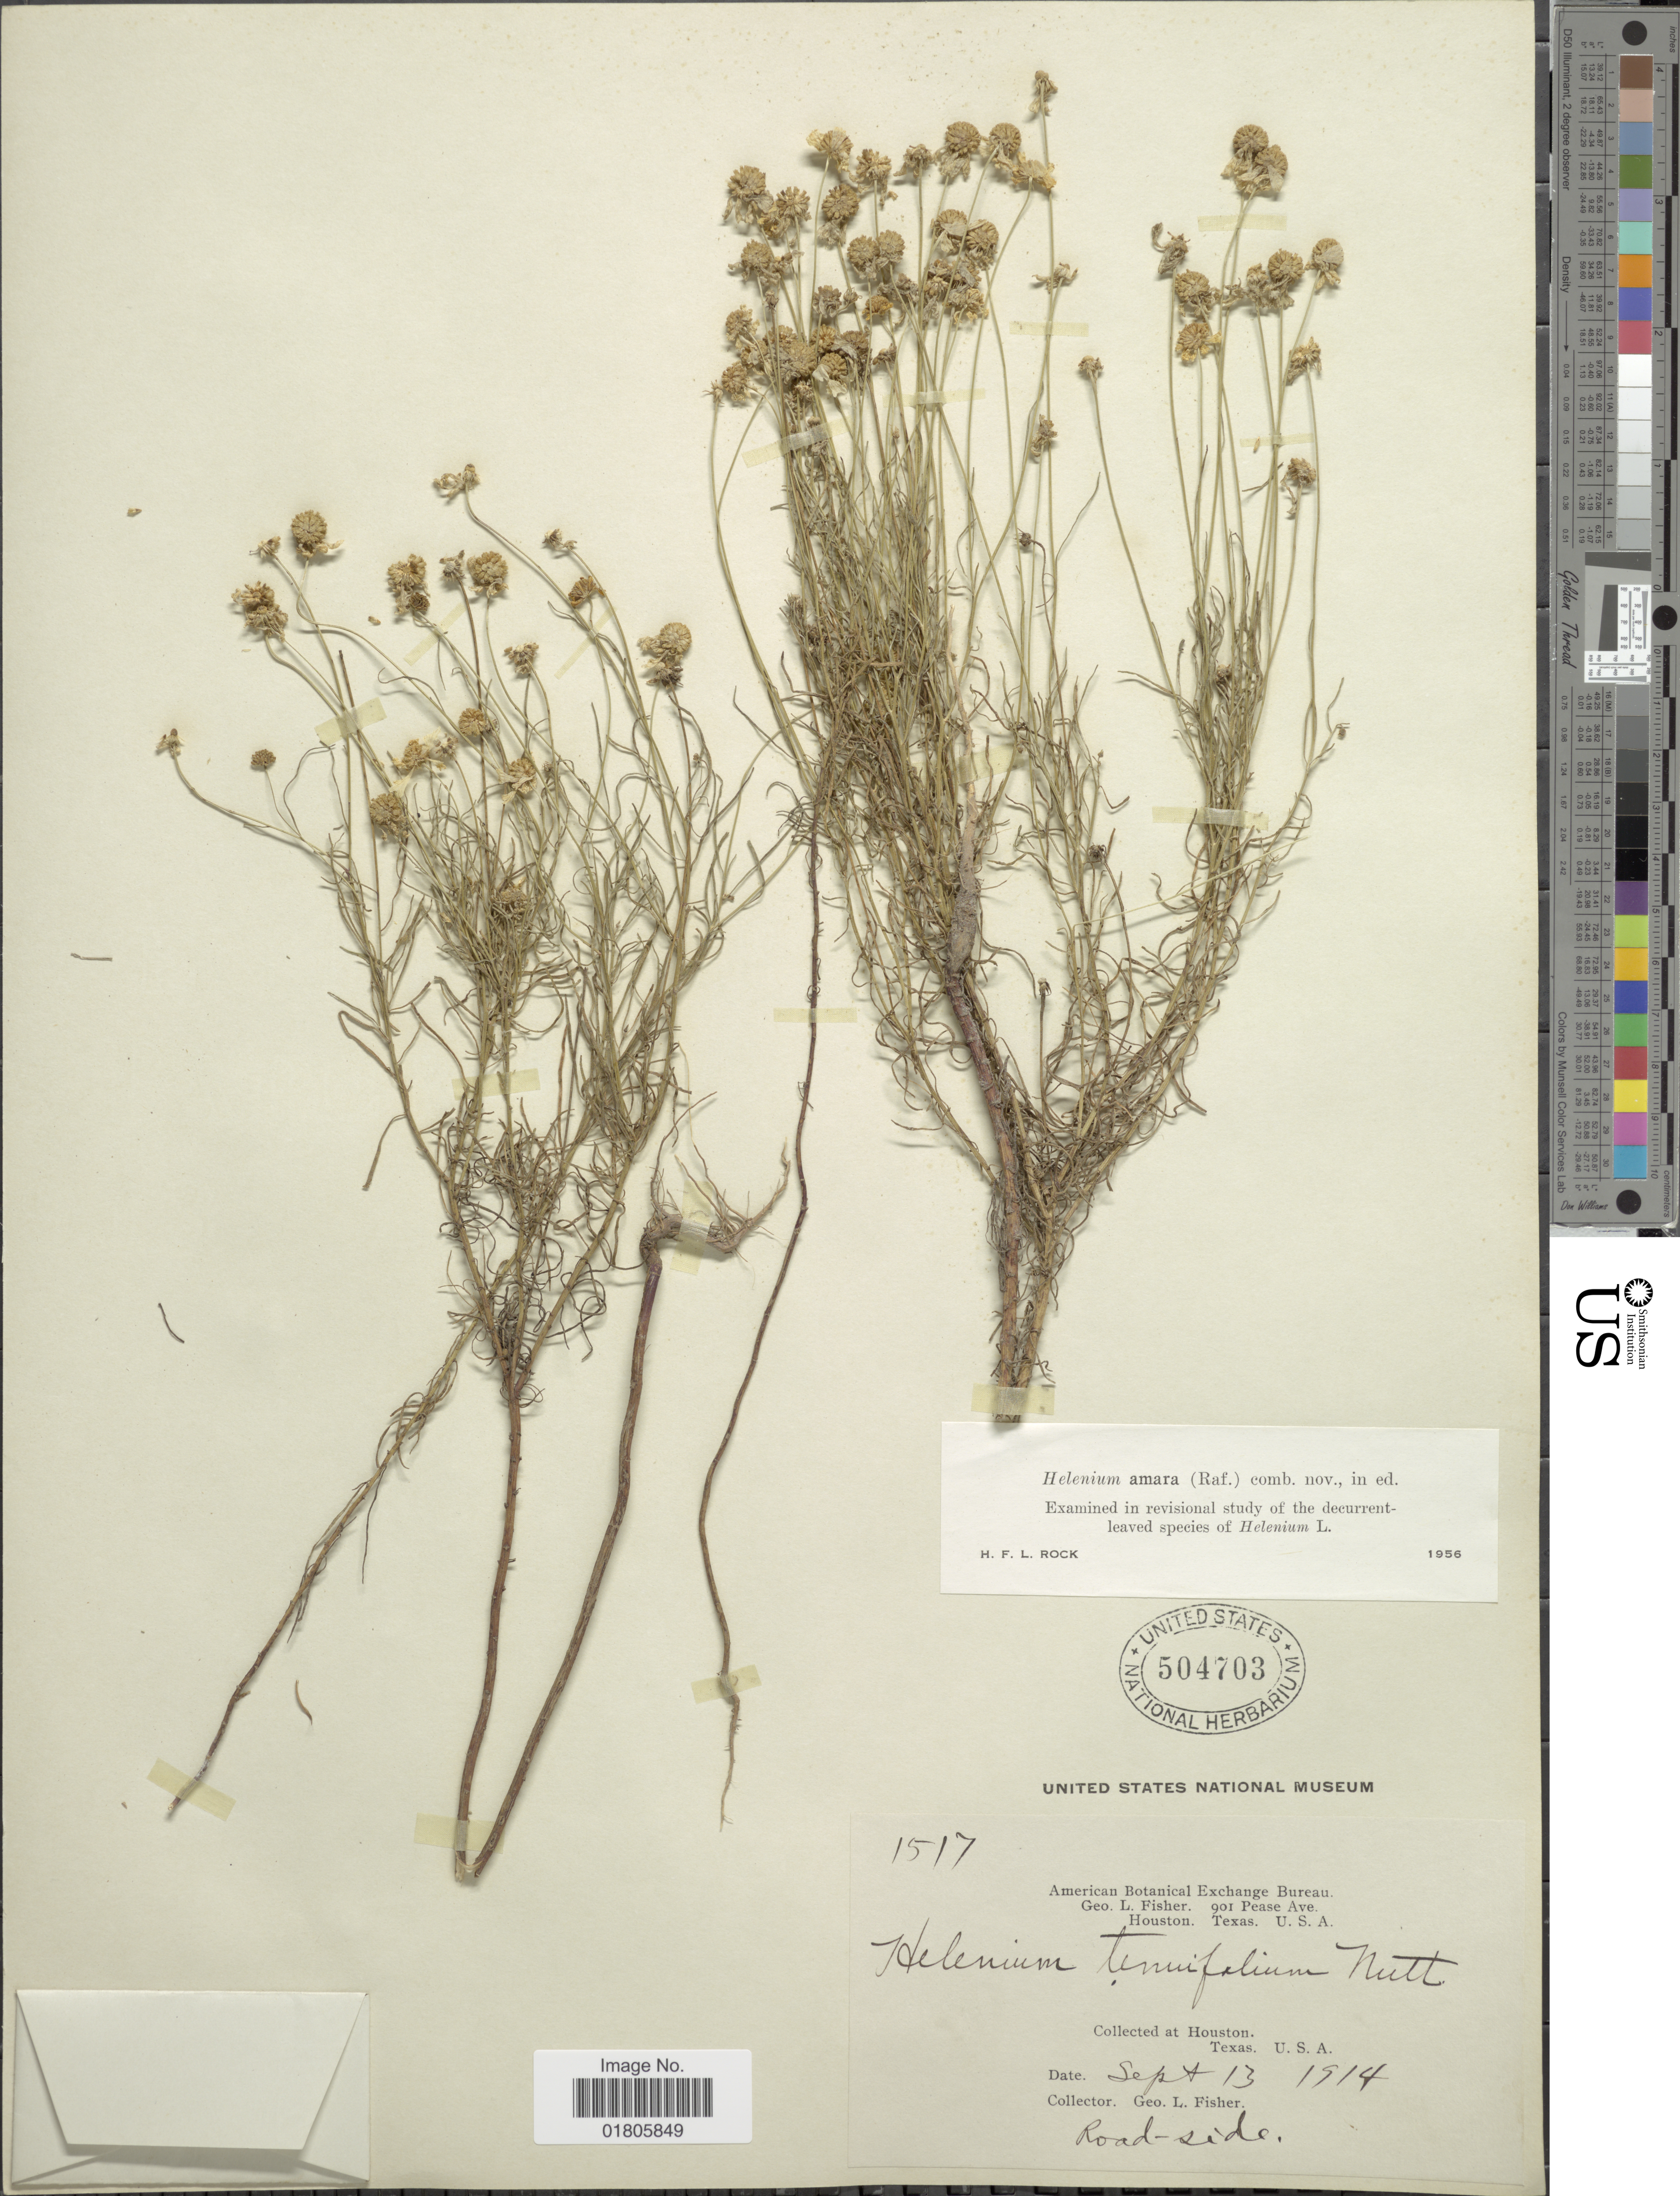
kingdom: Plantae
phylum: Tracheophyta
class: Magnoliopsida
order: Asterales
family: Asteraceae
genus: Helenium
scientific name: Helenium amarum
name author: (Raf.) H. Rock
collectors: G. L. Fisher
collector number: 1517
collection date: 1914-09-13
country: United States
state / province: Texas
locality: Houston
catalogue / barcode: US 504703